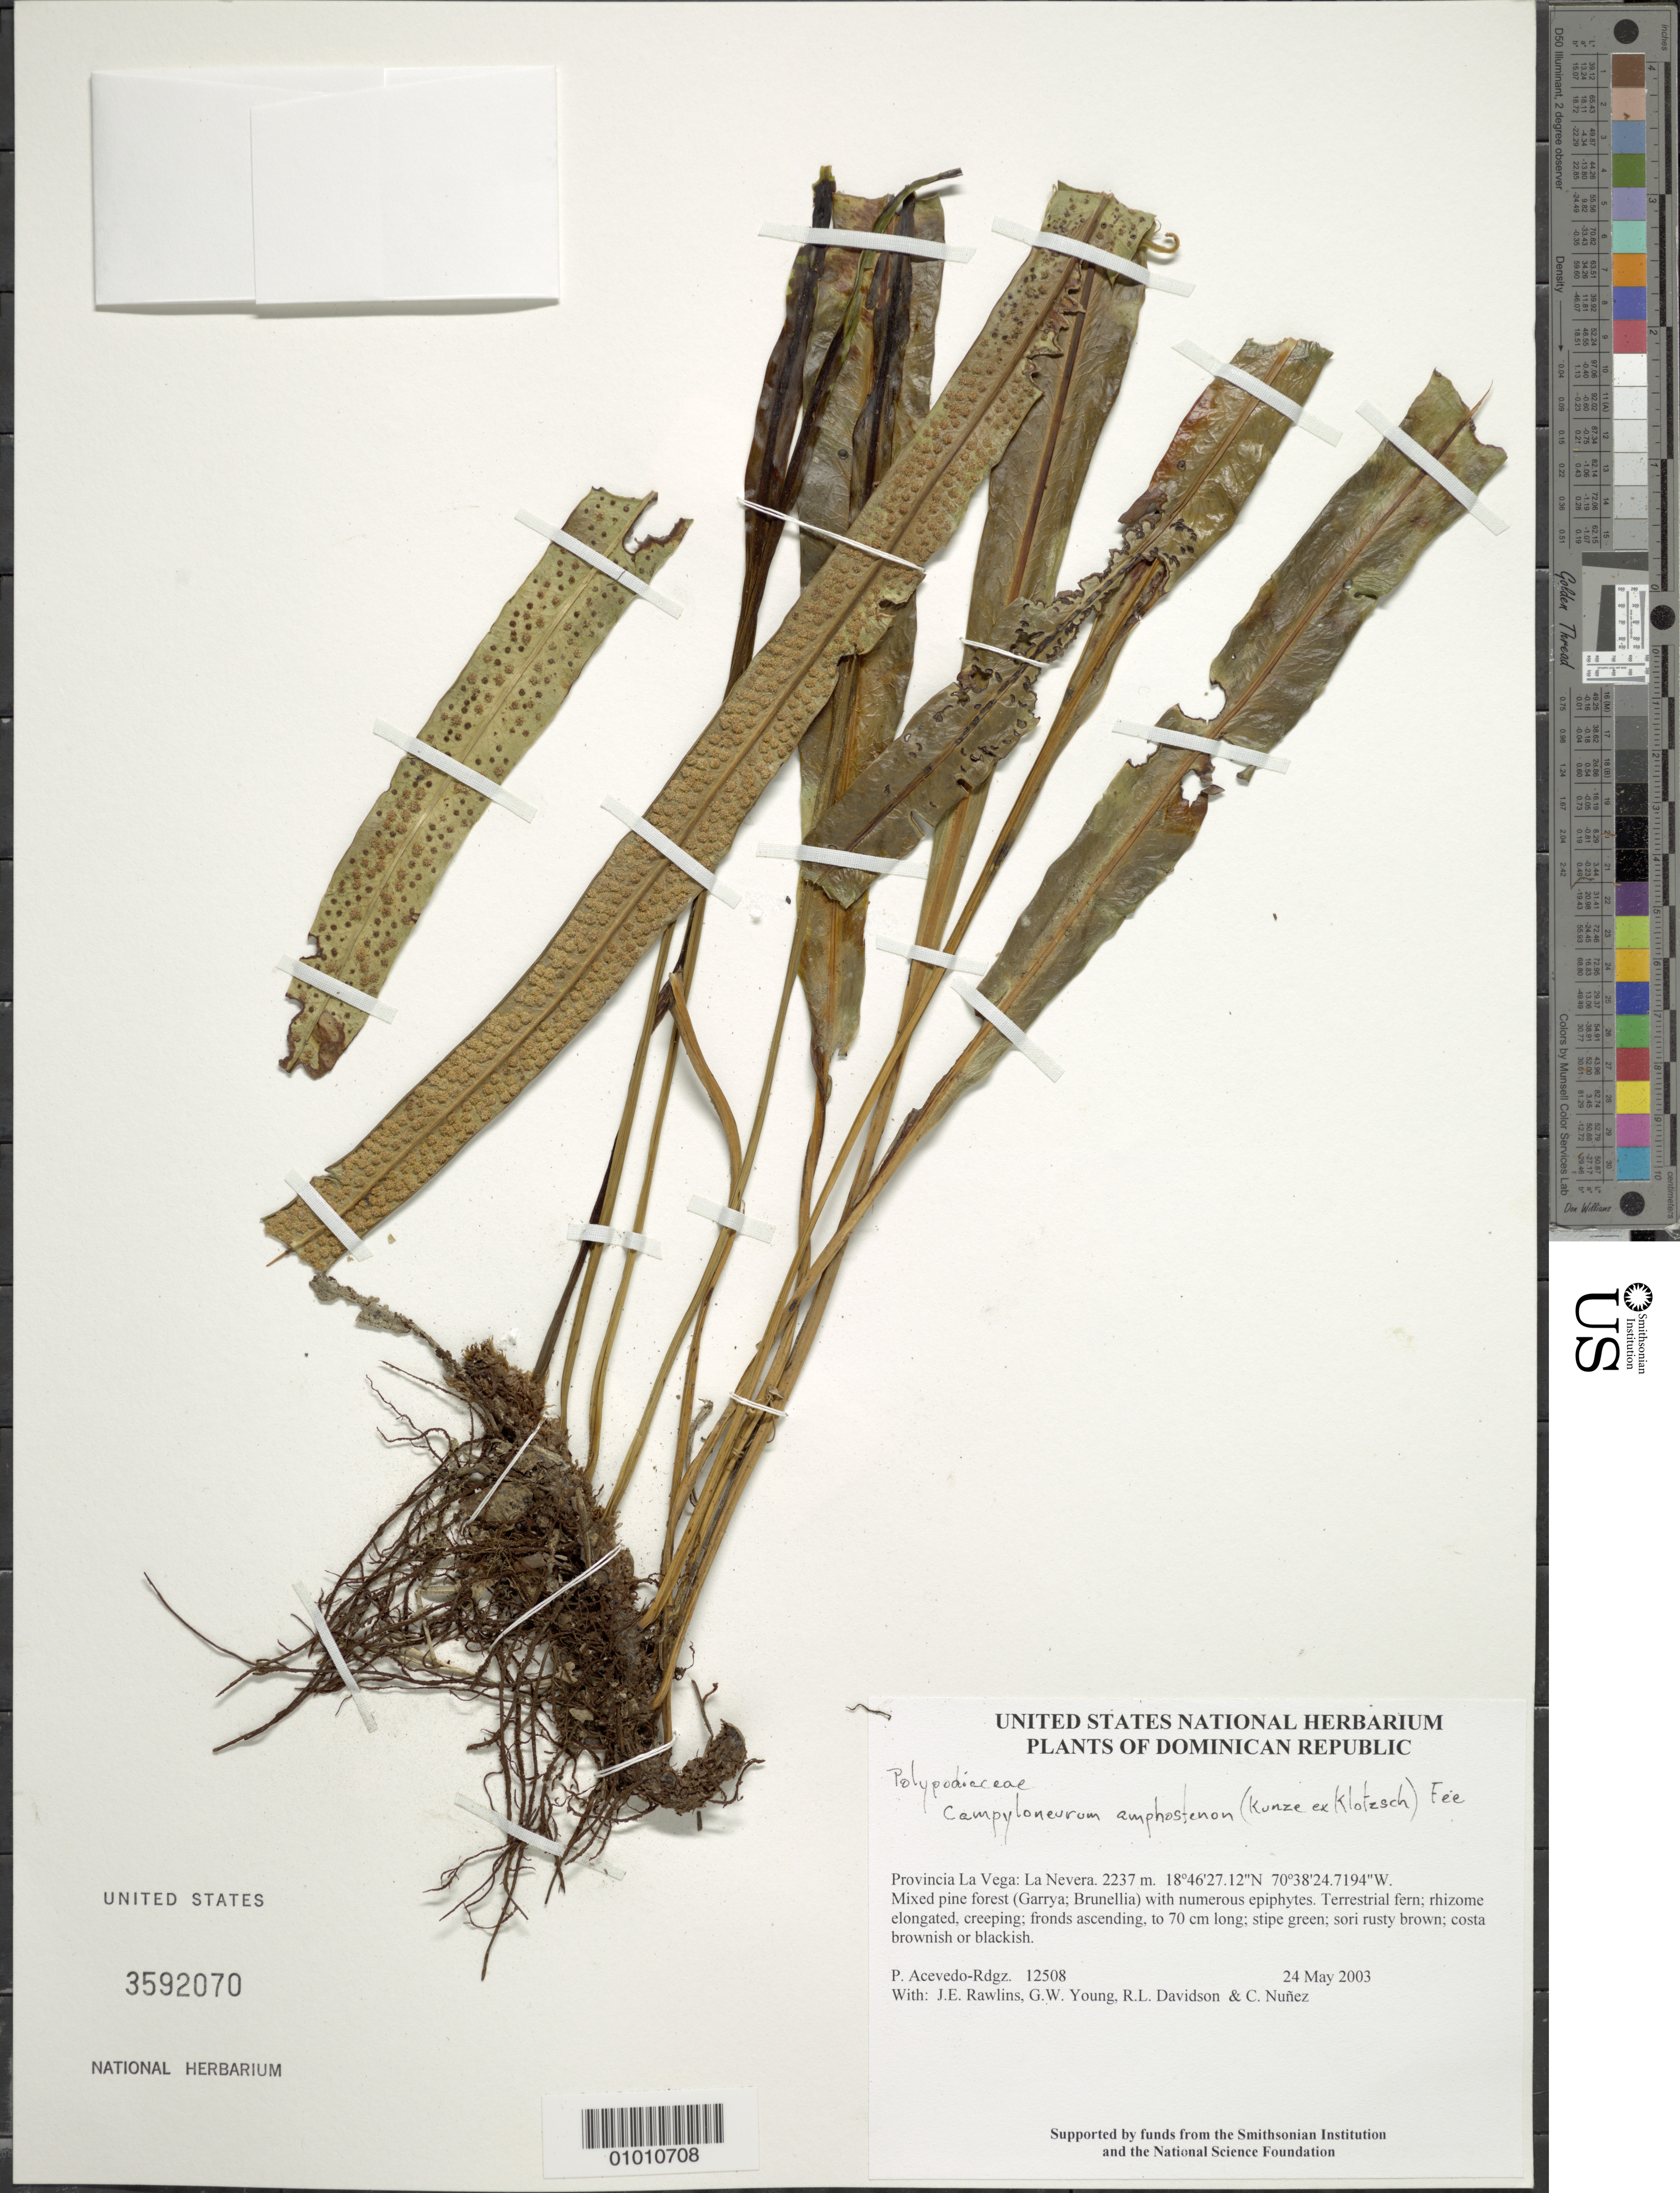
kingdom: Plantae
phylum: Tracheophyta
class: Polypodiopsida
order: Polypodiales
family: Polypodiaceae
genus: Campyloneurum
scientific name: Campyloneurum angustifolium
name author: (Sw.) Fée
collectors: P. Acevedo-Rodr., J. Rawlins, G. Young, R. Davidson & C. Nunez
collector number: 12508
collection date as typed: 24 May 2003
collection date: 2003-05-24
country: Dominican Republic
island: Hispaniola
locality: Provincia La Vega: La Nevera.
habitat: Mixed pine forest (Garrya; Brunellia) with numerous epiphytes.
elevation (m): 2237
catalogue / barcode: US 3592070